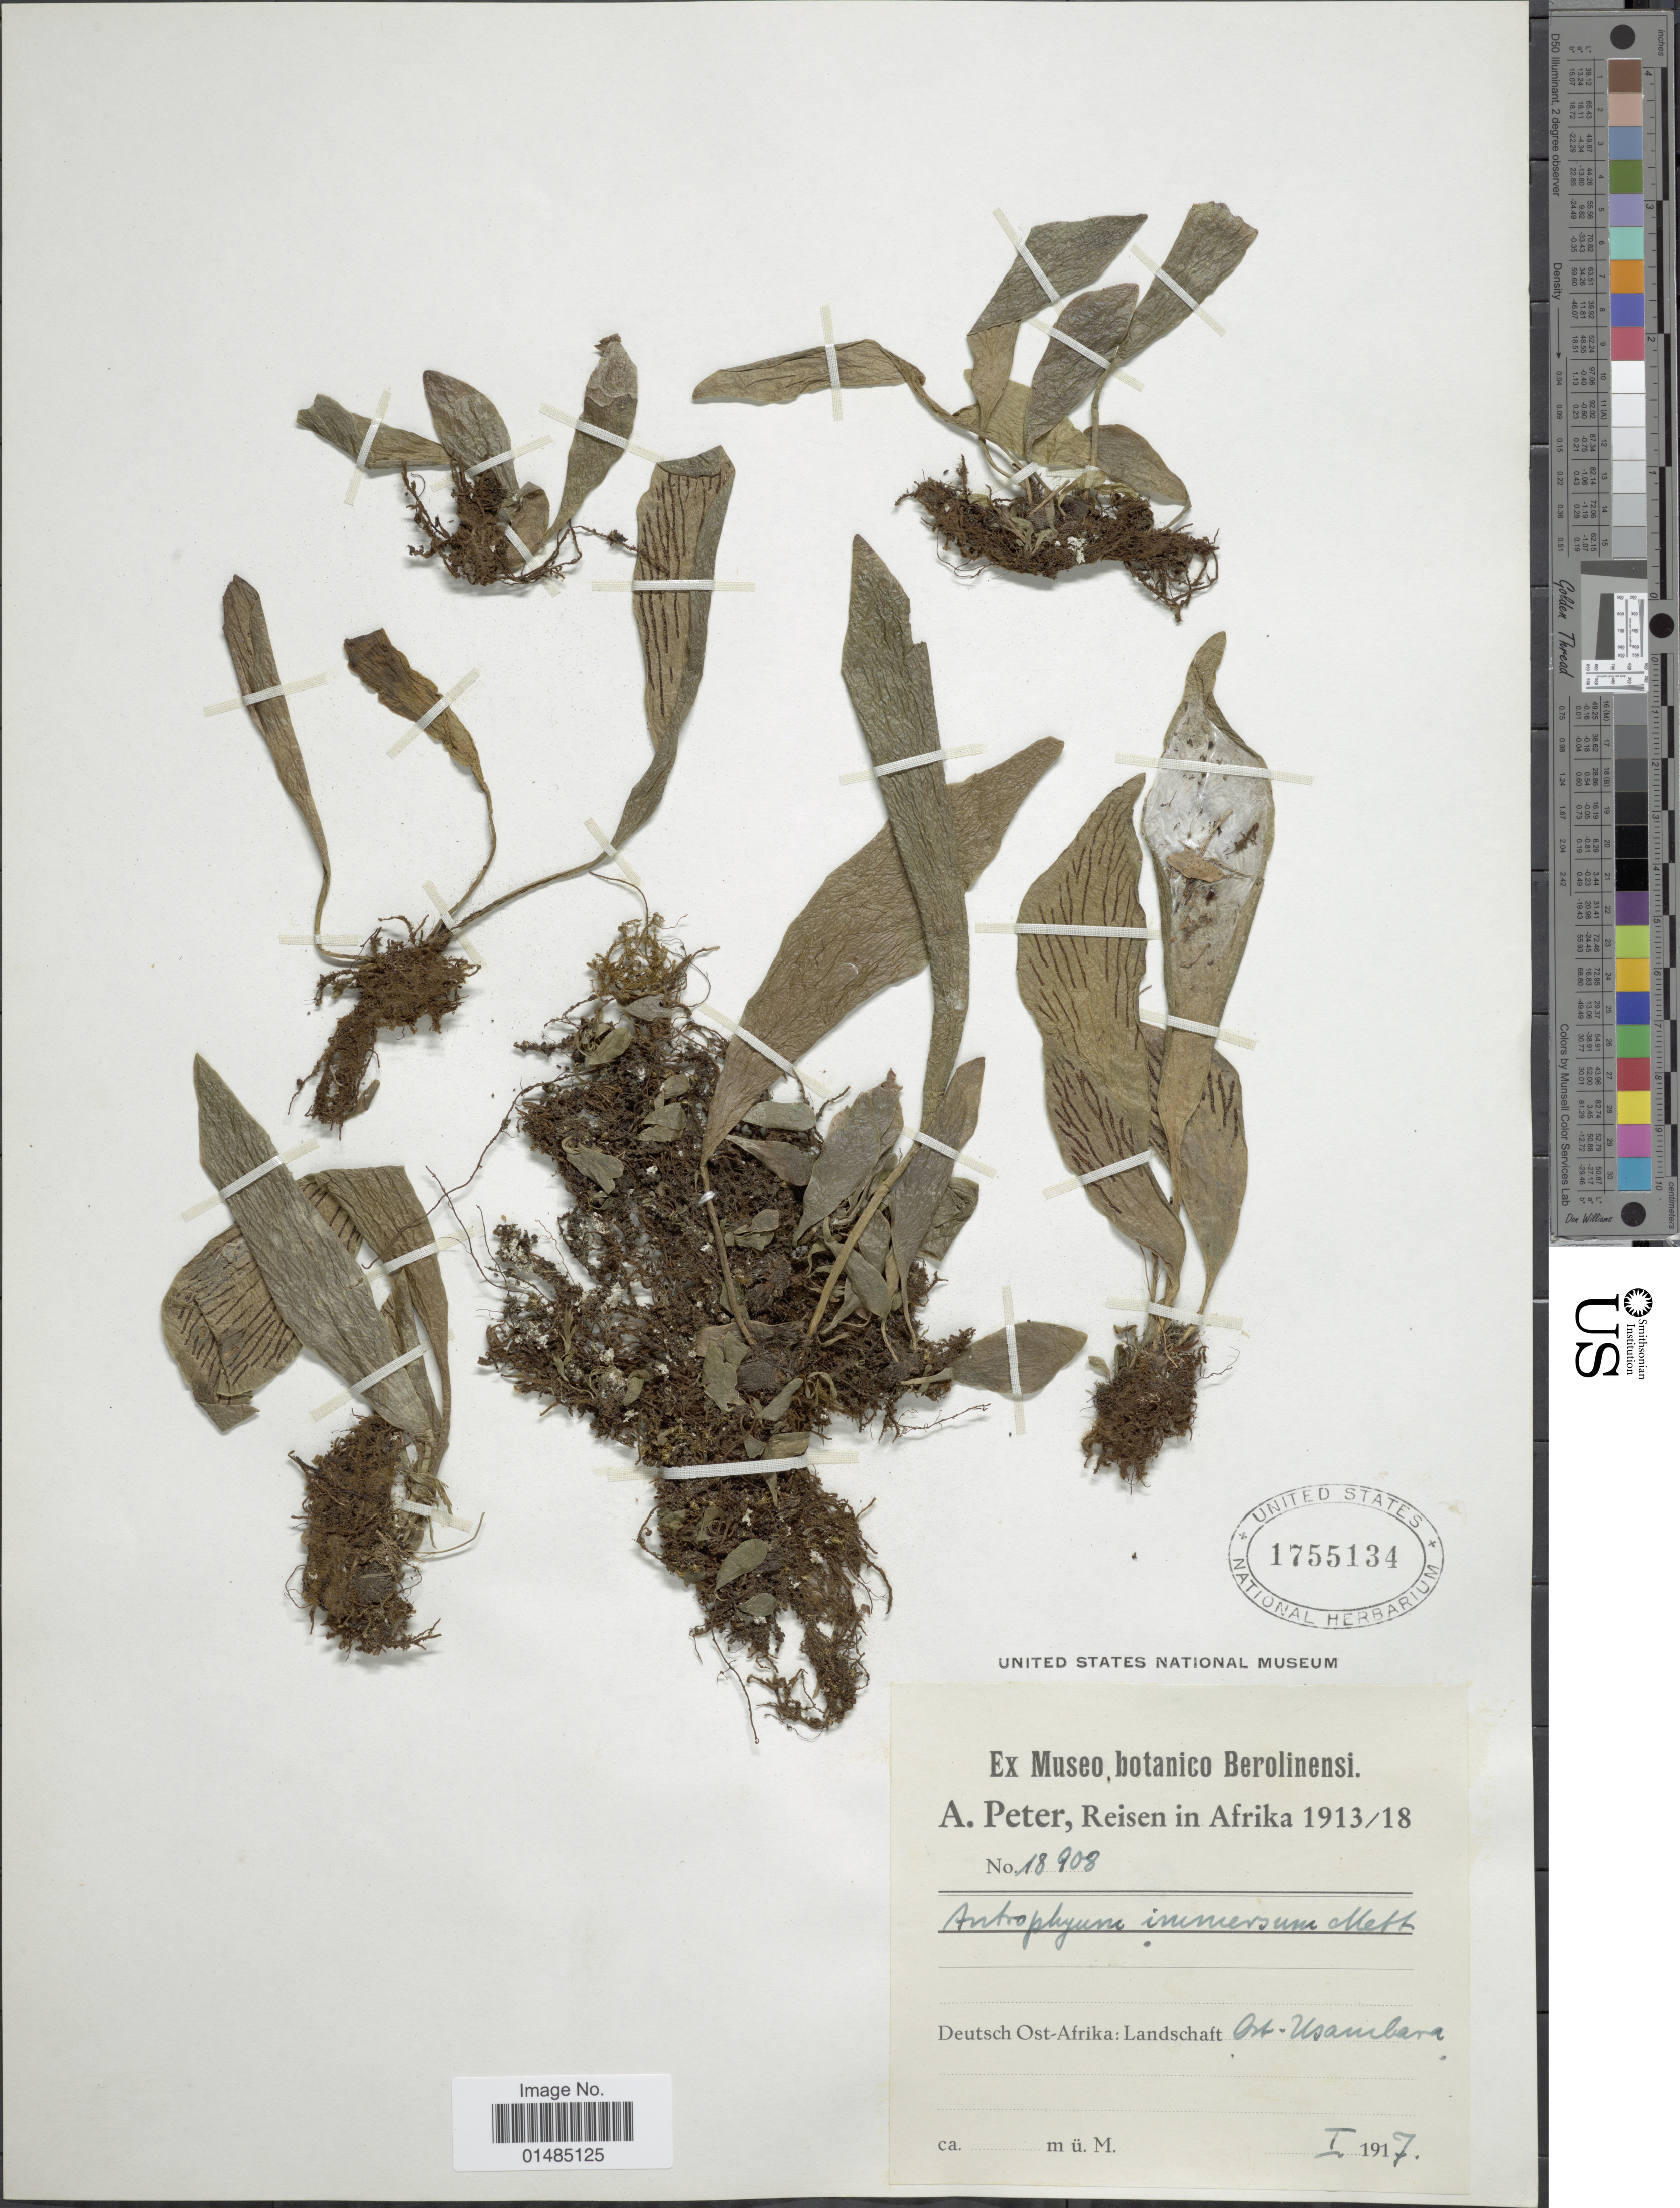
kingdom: Plantae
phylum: Tracheophyta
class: Polypodiopsida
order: Polypodiales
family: Pteridaceae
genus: Antrophyum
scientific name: Antrophyum immersum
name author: (Bory ex Willd.) Mett.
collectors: A. Peter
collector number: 18908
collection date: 1917-01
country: Tanzania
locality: Deutsch Ost-Afrika: Landschaft Ost-Usambara [German East Africa: East Usambara]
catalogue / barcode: US 1755134